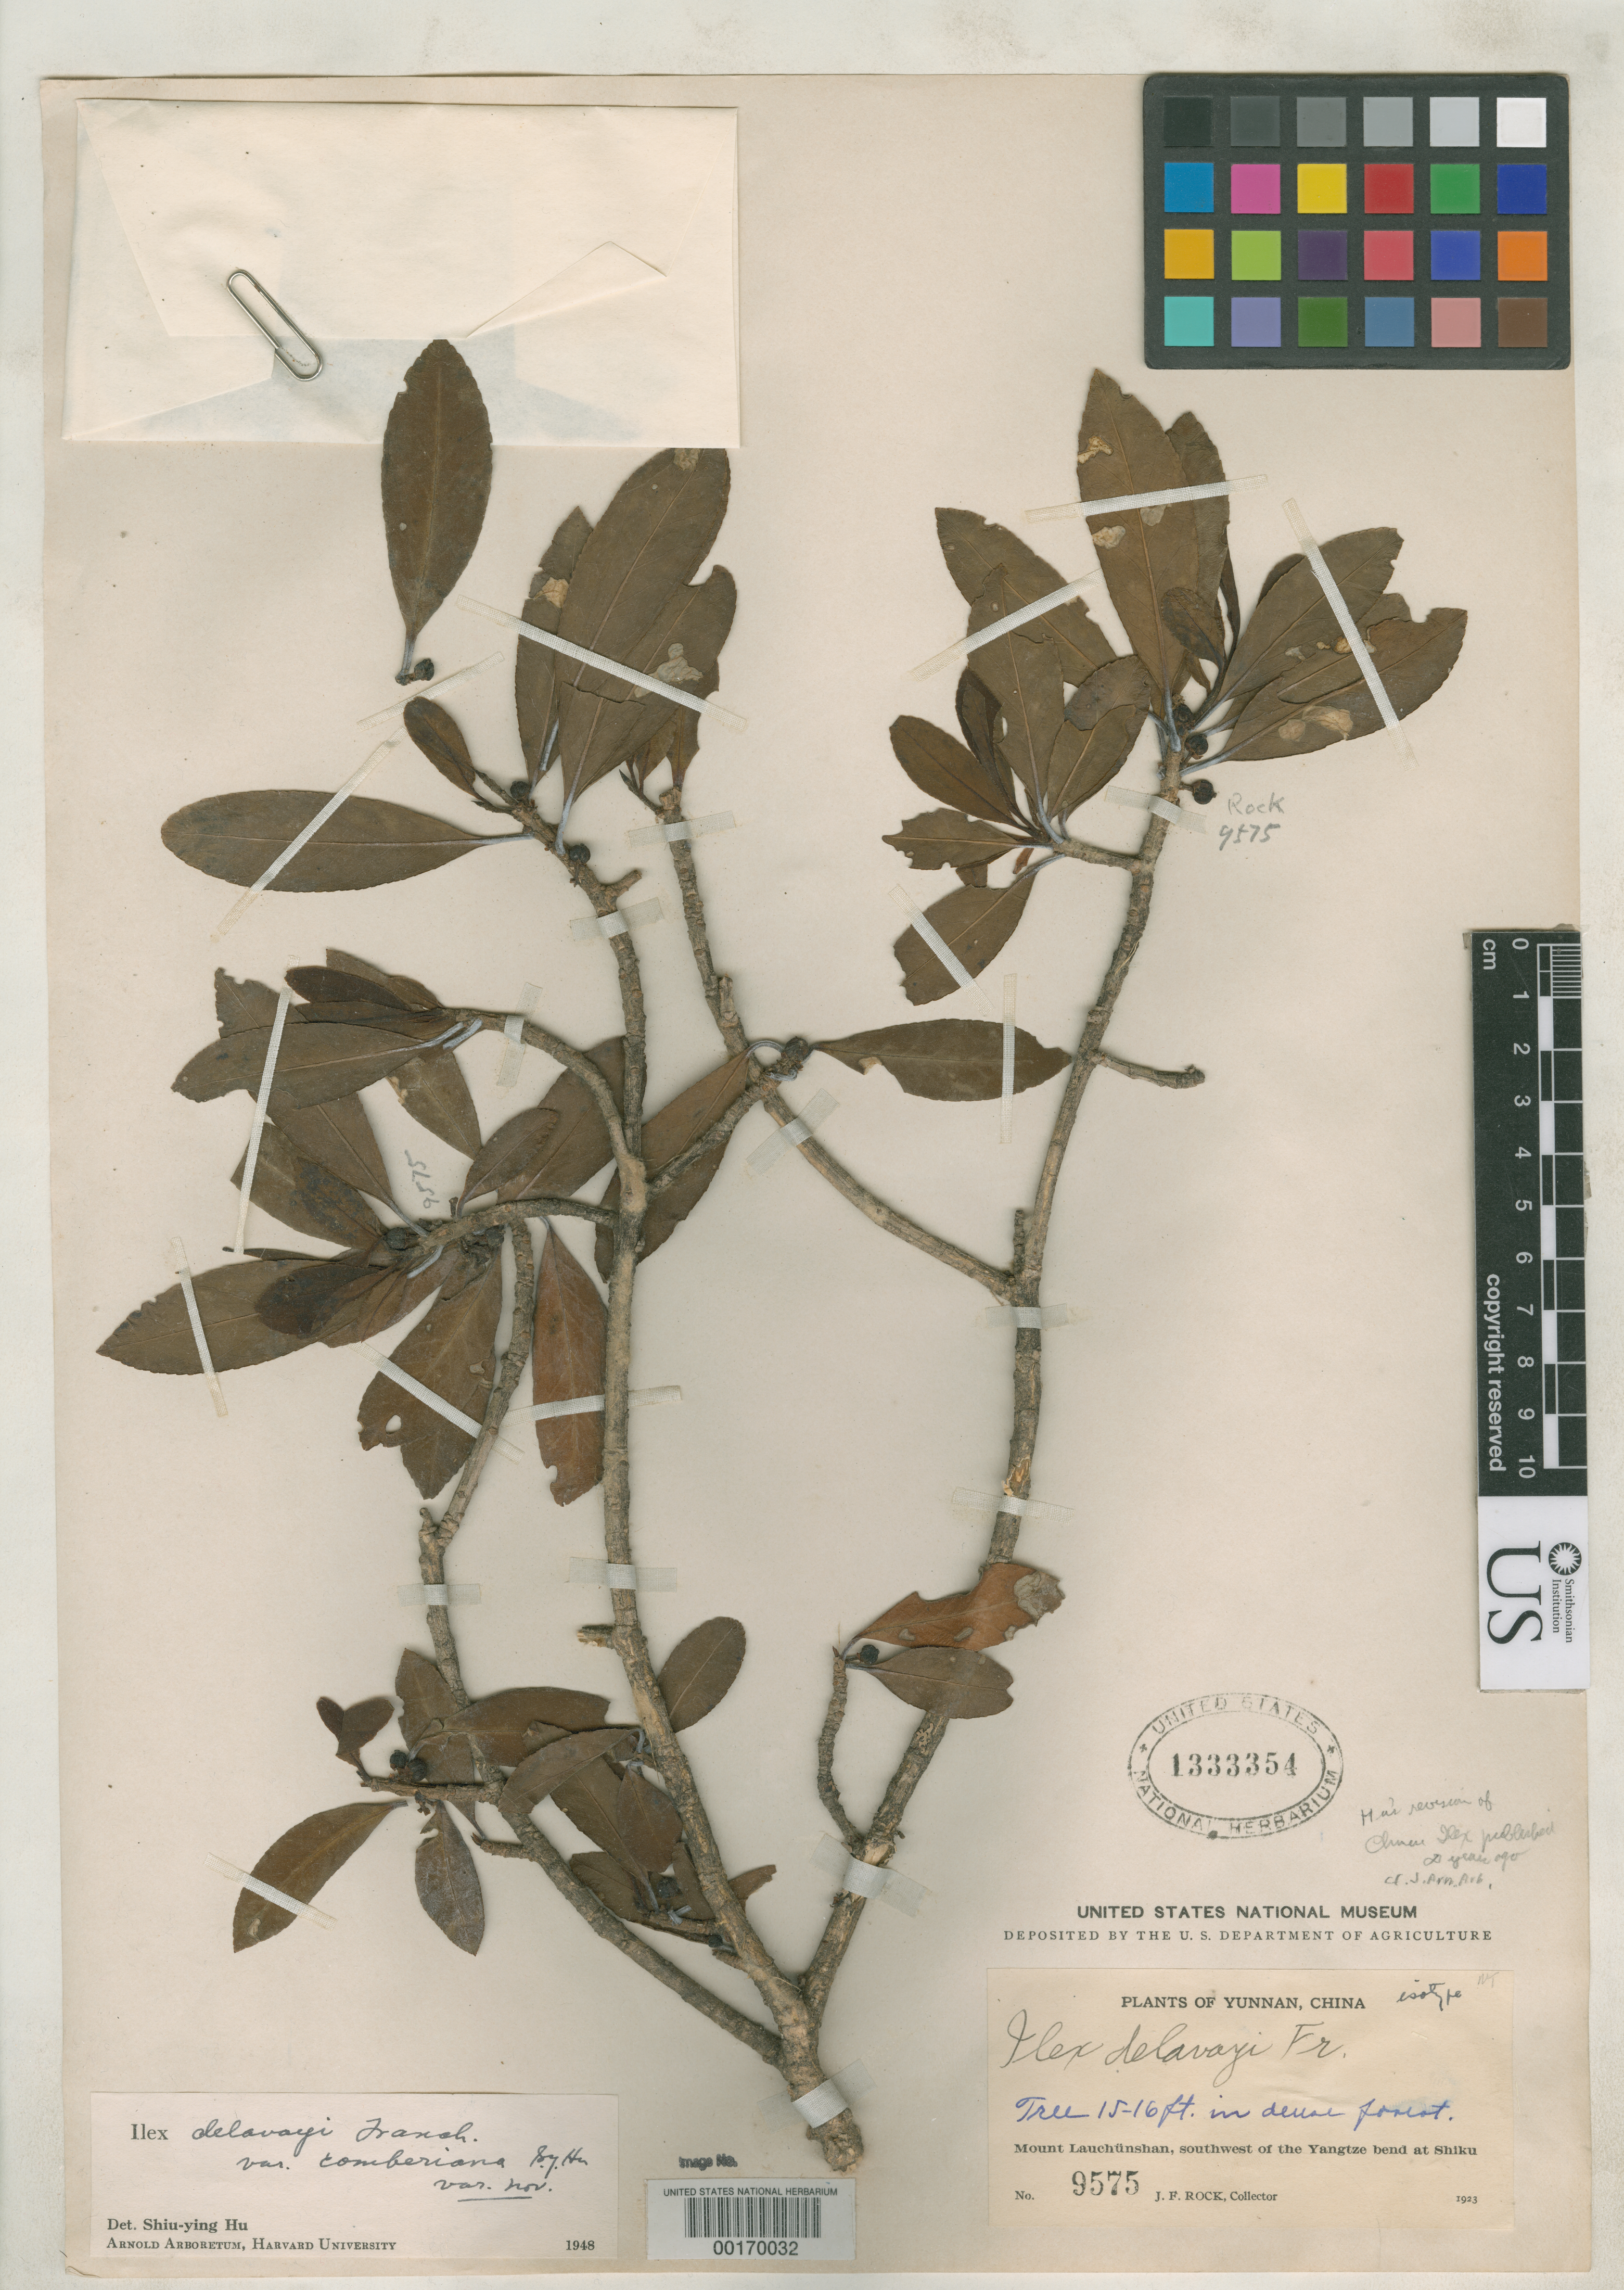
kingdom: Plantae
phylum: Tracheophyta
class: Magnoliopsida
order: Aquifoliales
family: Aquifoliaceae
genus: Ilex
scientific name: Ilex delavayi var. comberiana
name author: S.Y. Hu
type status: Isotype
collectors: J. F. Rock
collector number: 9575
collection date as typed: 1923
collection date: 1923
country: China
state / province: Yunnan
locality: Mount Lauchunshan, SW of Yangtze bend at Shiku.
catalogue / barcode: US 1333354